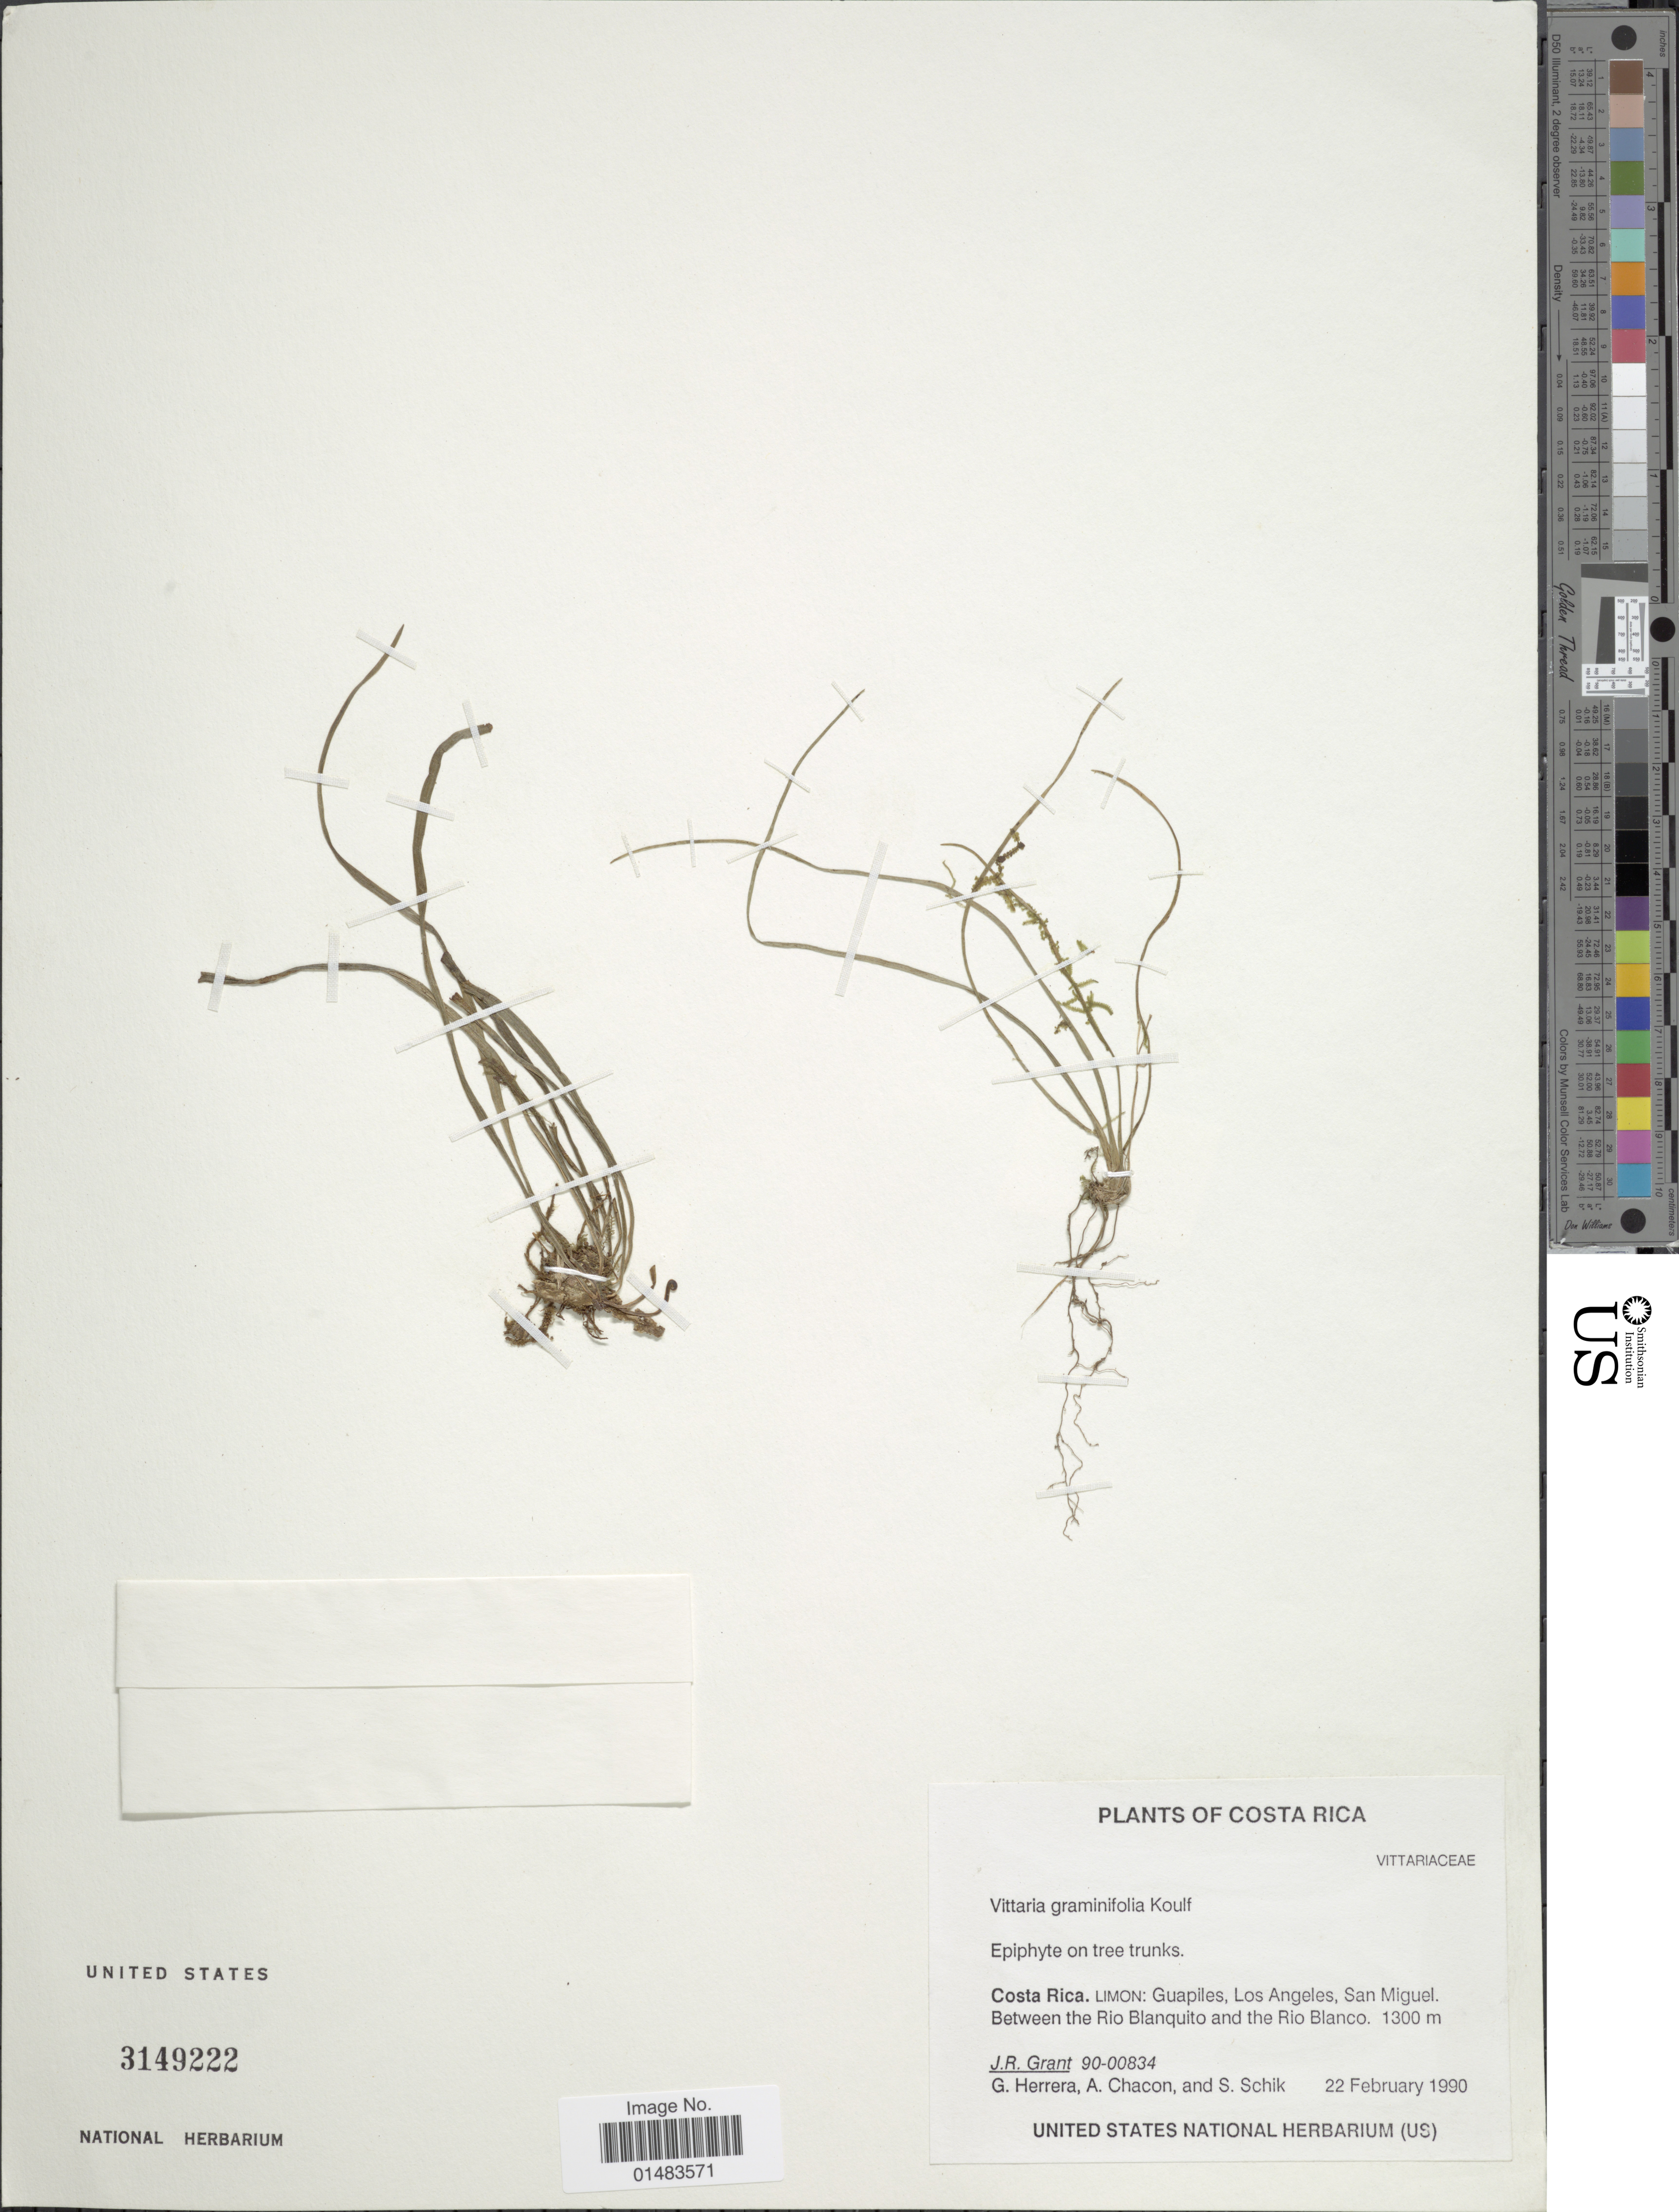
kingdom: Plantae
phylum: Tracheophyta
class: Polypodiopsida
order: Polypodiales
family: Pteridaceae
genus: Vittaria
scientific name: Vittaria graminifolia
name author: Kaulf.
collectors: J. Grant, G. Herrera, A. Chacon & S. Schik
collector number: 9000834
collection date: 1990-02-22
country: Costa Rica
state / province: Limón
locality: Guapiles, Los Angeles, SAn Miquel, between the Rio Blanquito and the Rio Blanco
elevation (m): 1300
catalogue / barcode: US 3149222